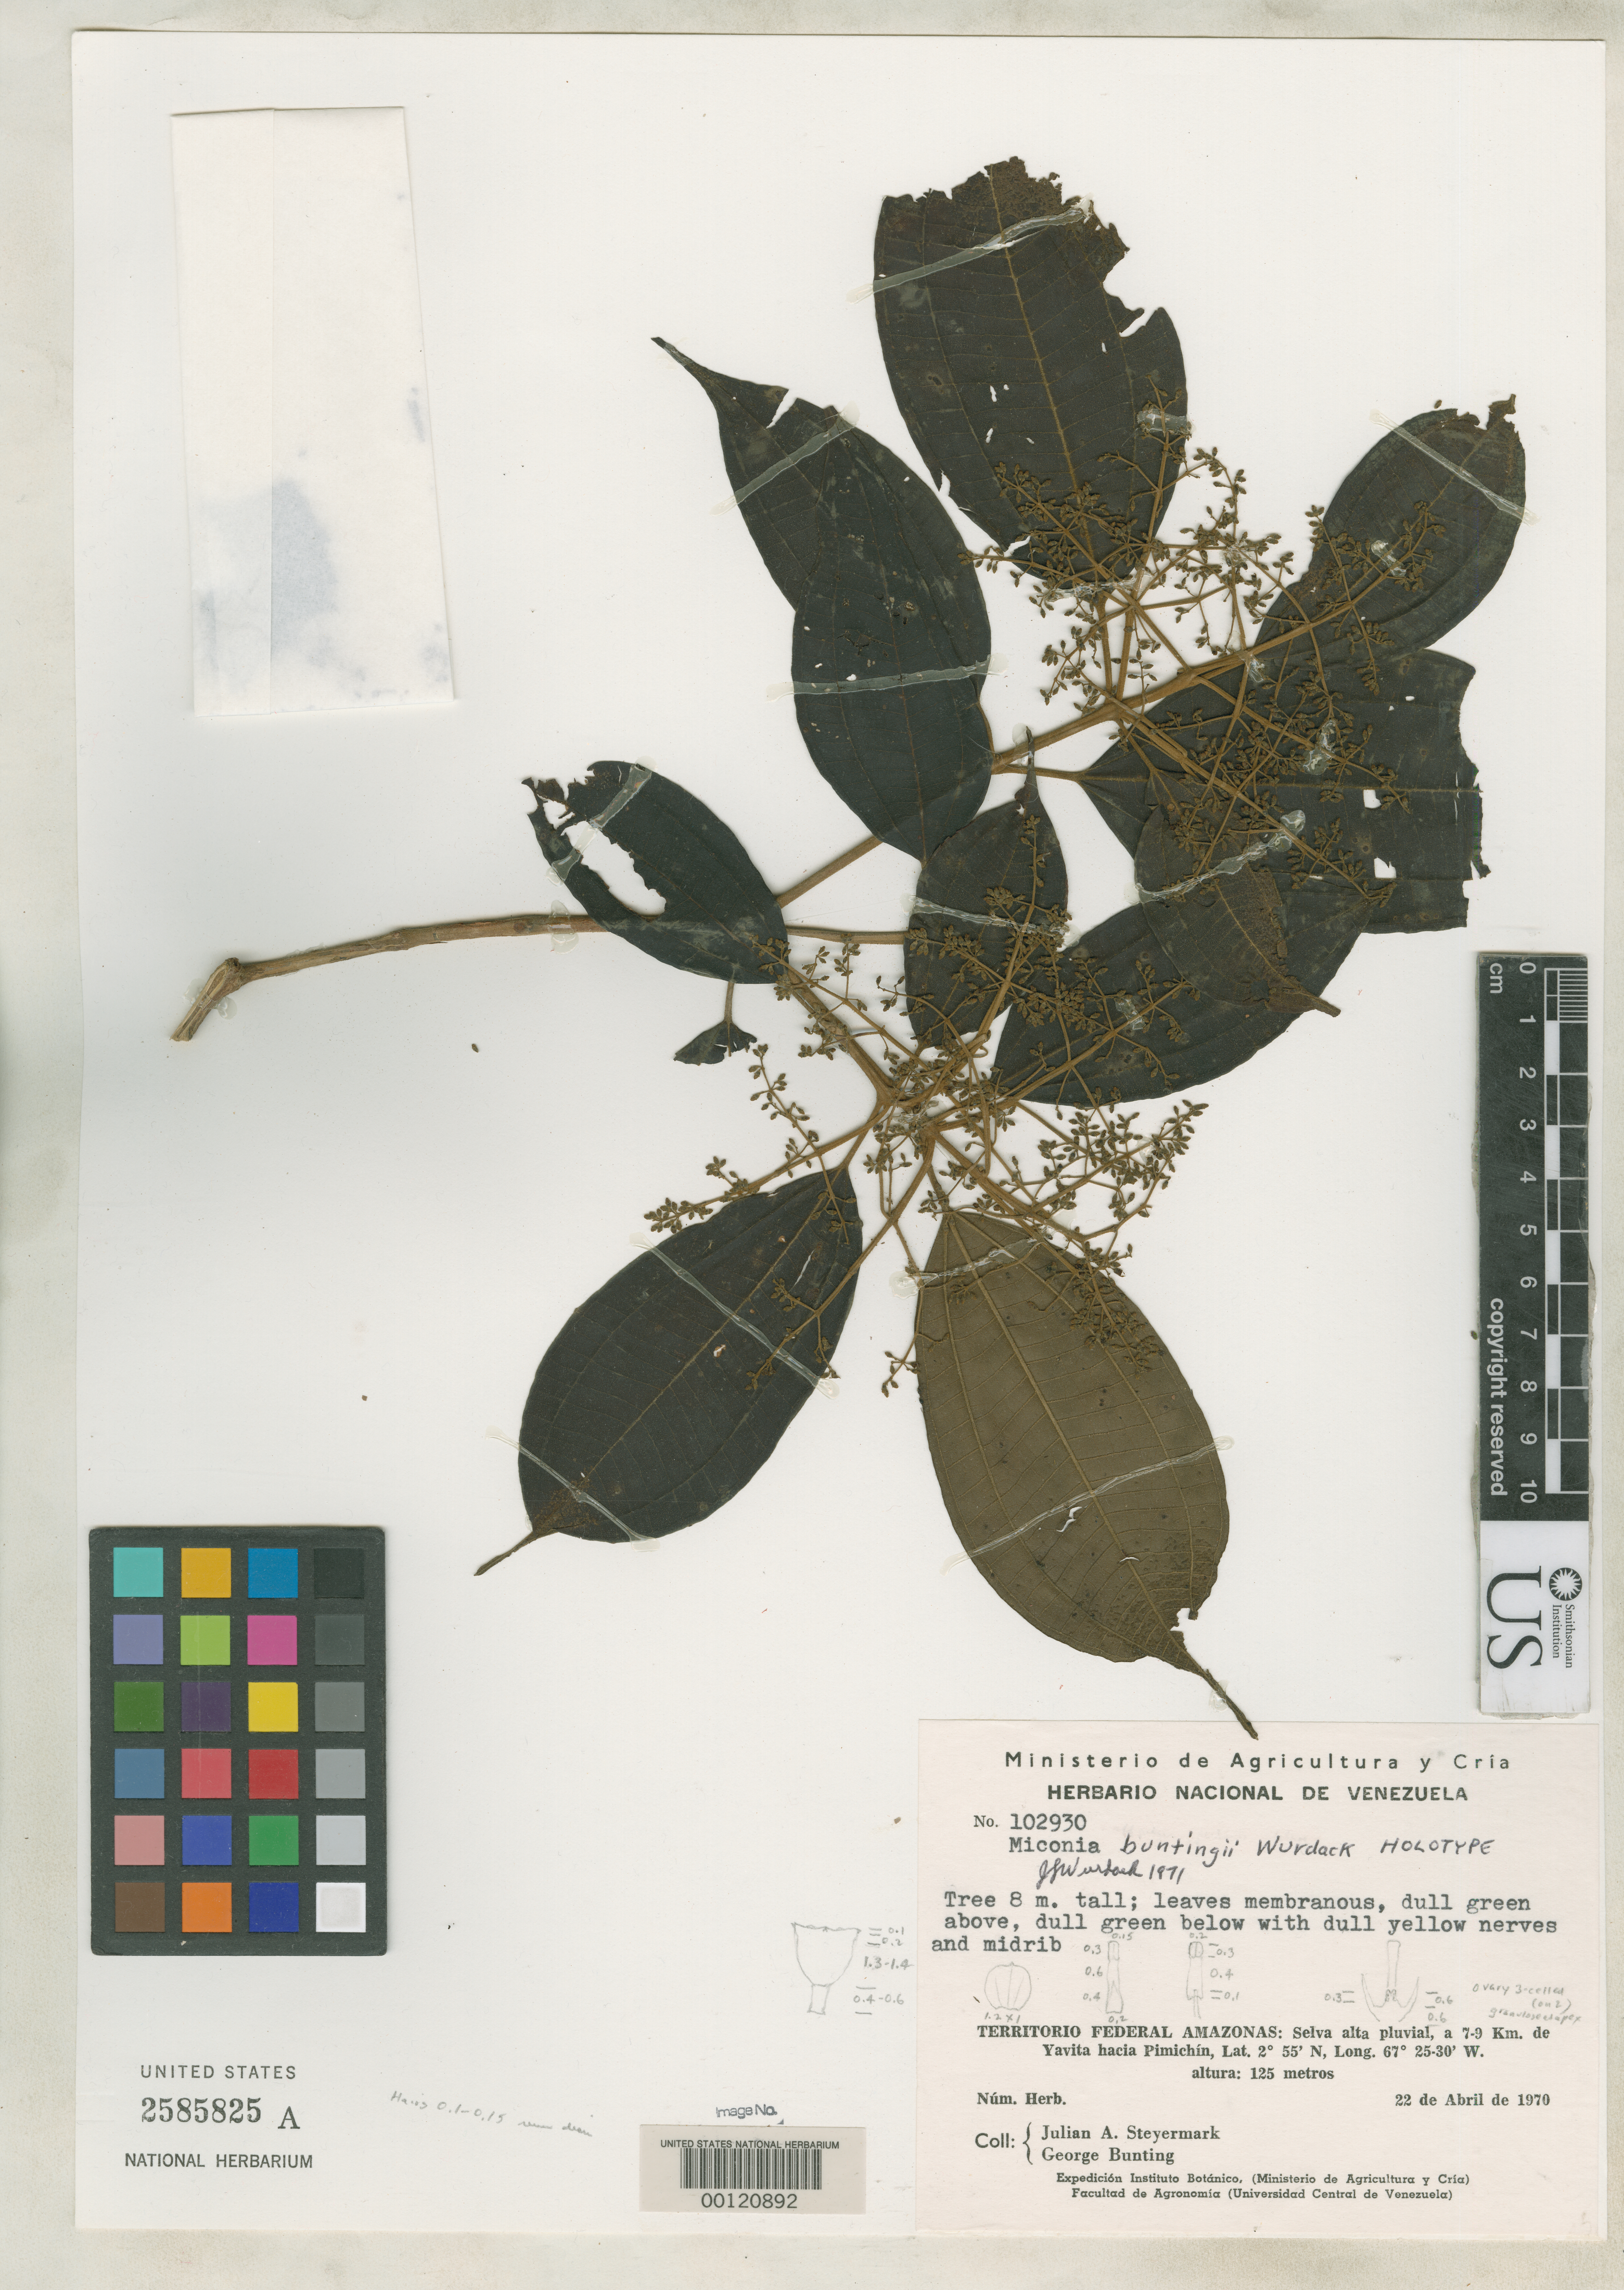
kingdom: Plantae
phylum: Tracheophyta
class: Magnoliopsida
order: Myrtales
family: Melastomataceae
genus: Miconia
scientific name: Miconia buntingii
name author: Wurdack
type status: Holotype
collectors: J. Steyermark & G. S. Bunting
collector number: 102930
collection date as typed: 22 Apr 1970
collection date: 1970-04-22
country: Venezuela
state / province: Amazonas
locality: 7 - 9 km. from Yavita.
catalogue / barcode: US 2585825A